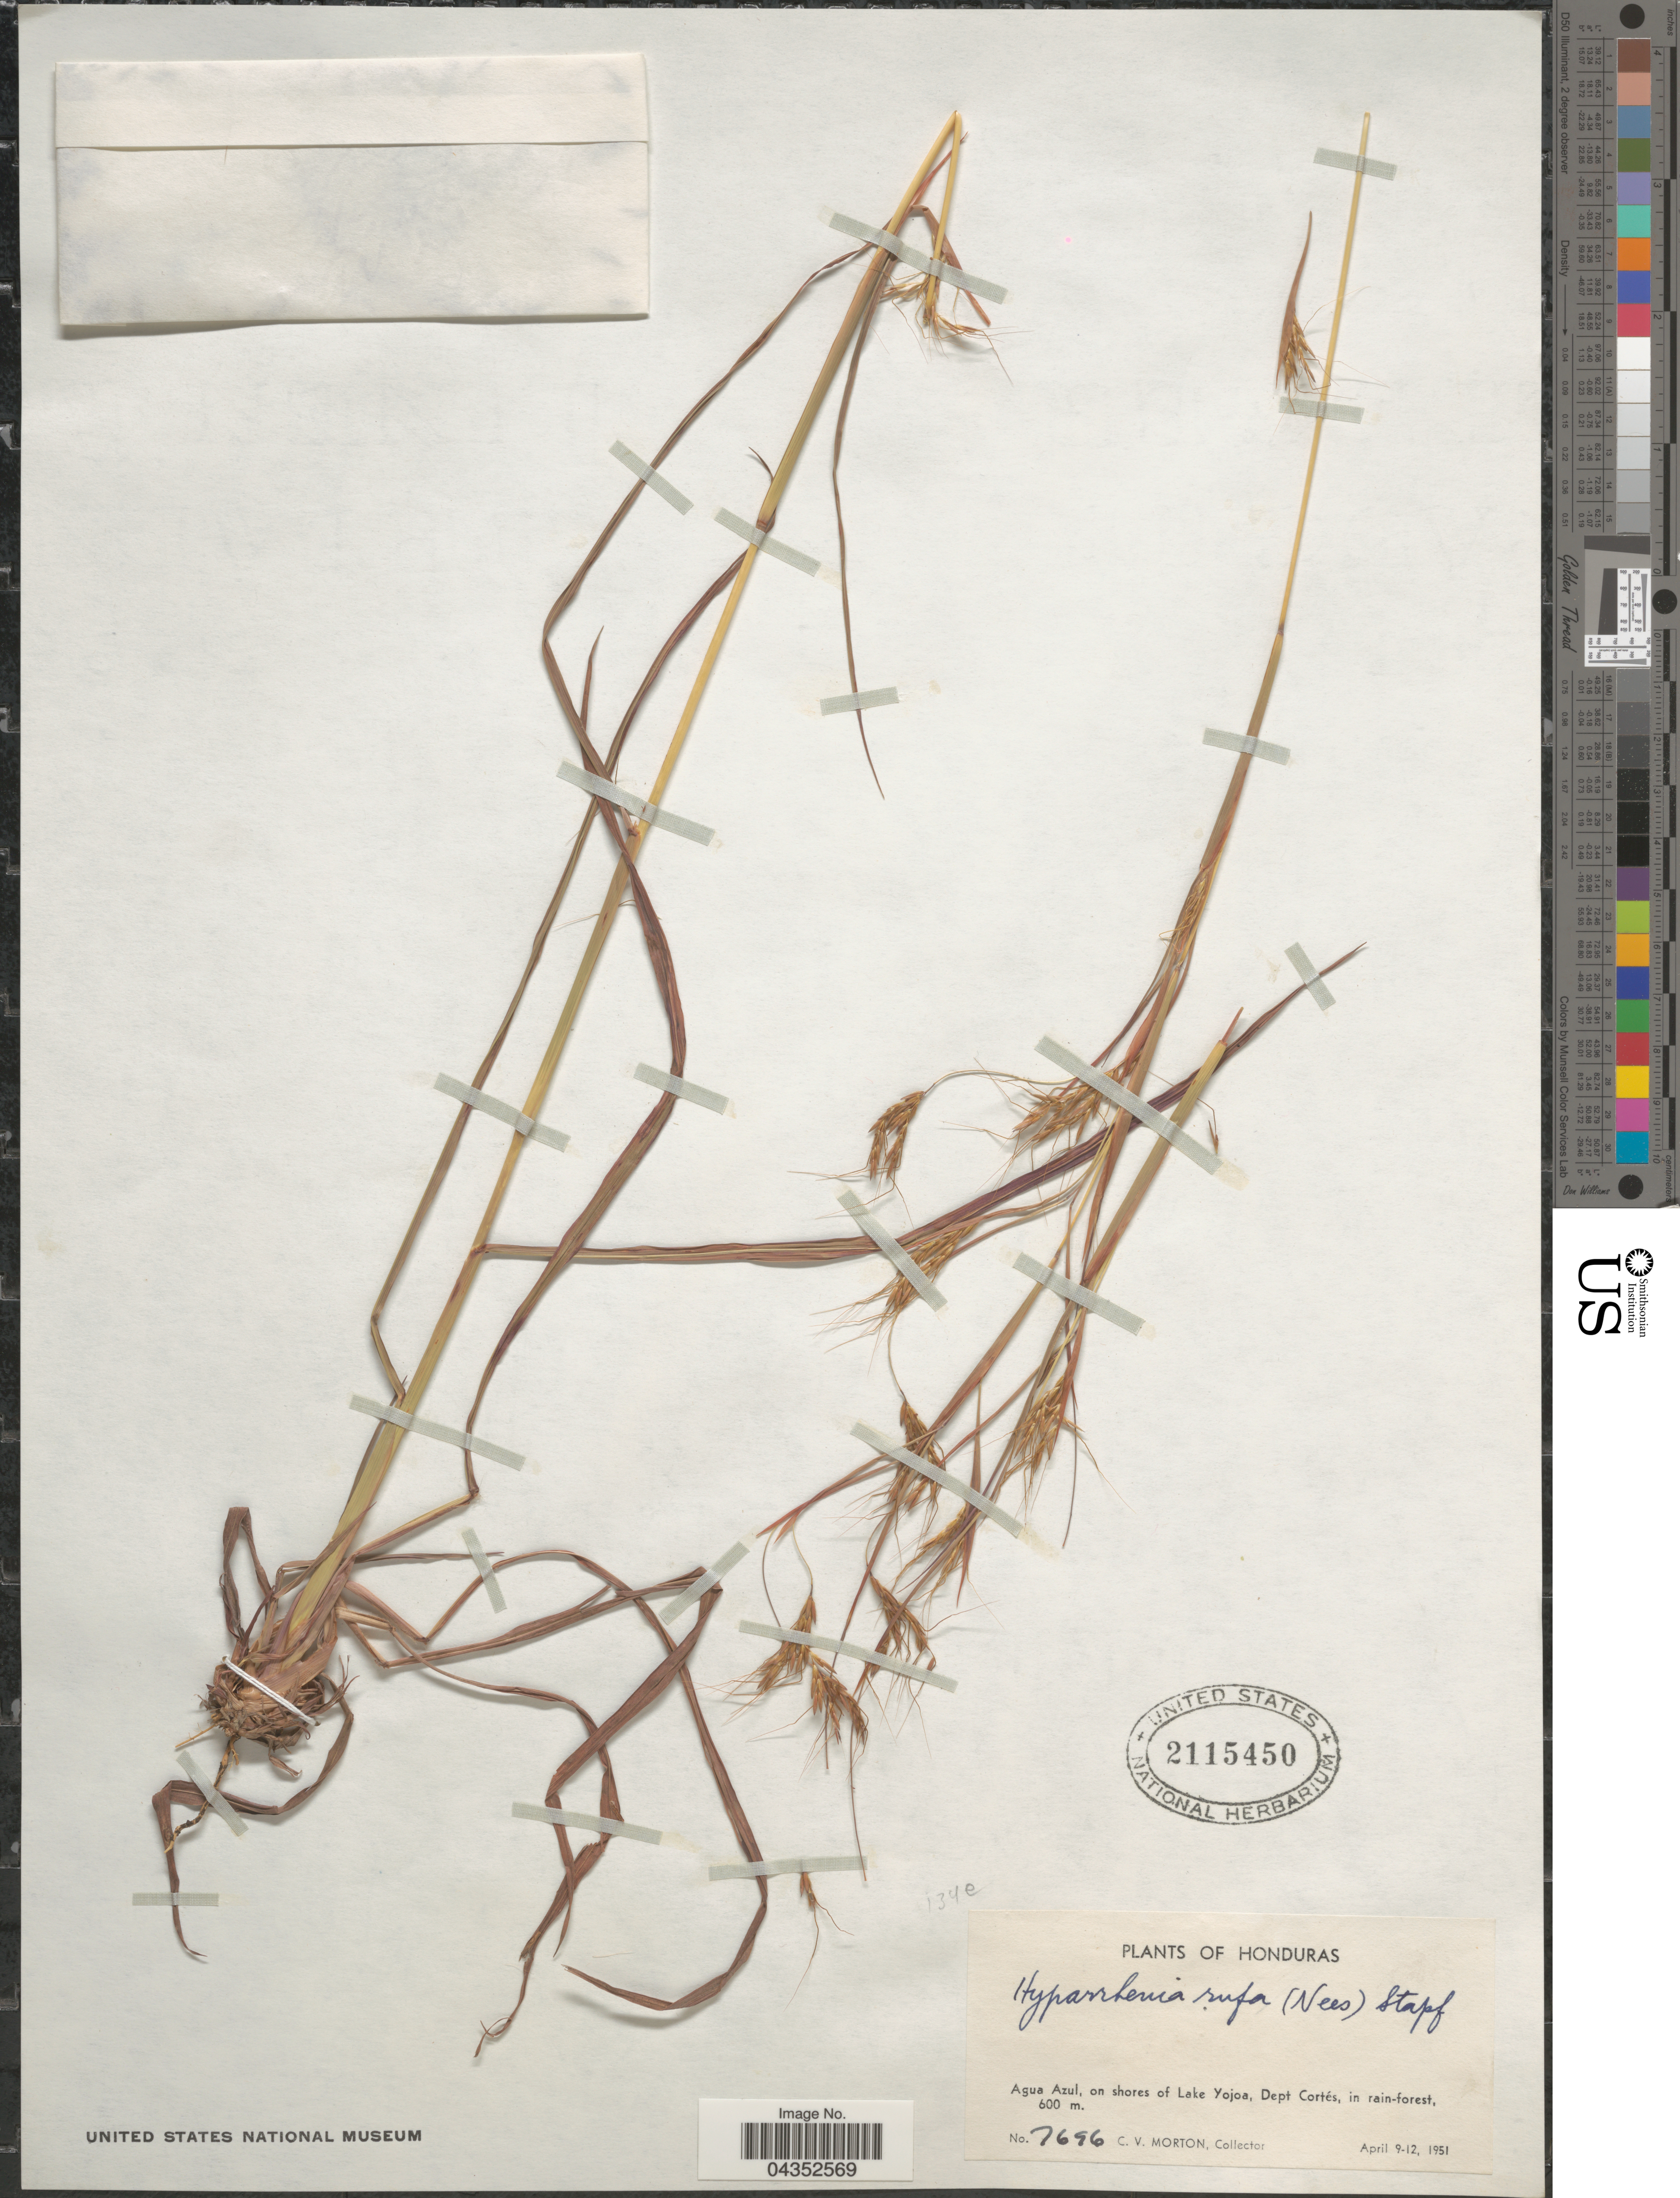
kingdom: Plantae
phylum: Tracheophyta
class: Liliopsida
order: Poales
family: Poaceae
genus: Hyparrhenia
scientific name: Hyparrhenia rufa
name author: (Nees) Stapf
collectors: C. V. Morton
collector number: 7696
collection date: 1951-04-09/1951-04-12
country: Honduras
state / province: Cortes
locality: Agua Azul, on shores of Lake Yojoa, Dept. Cortés, in rain forest.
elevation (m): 600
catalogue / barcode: US 2115450